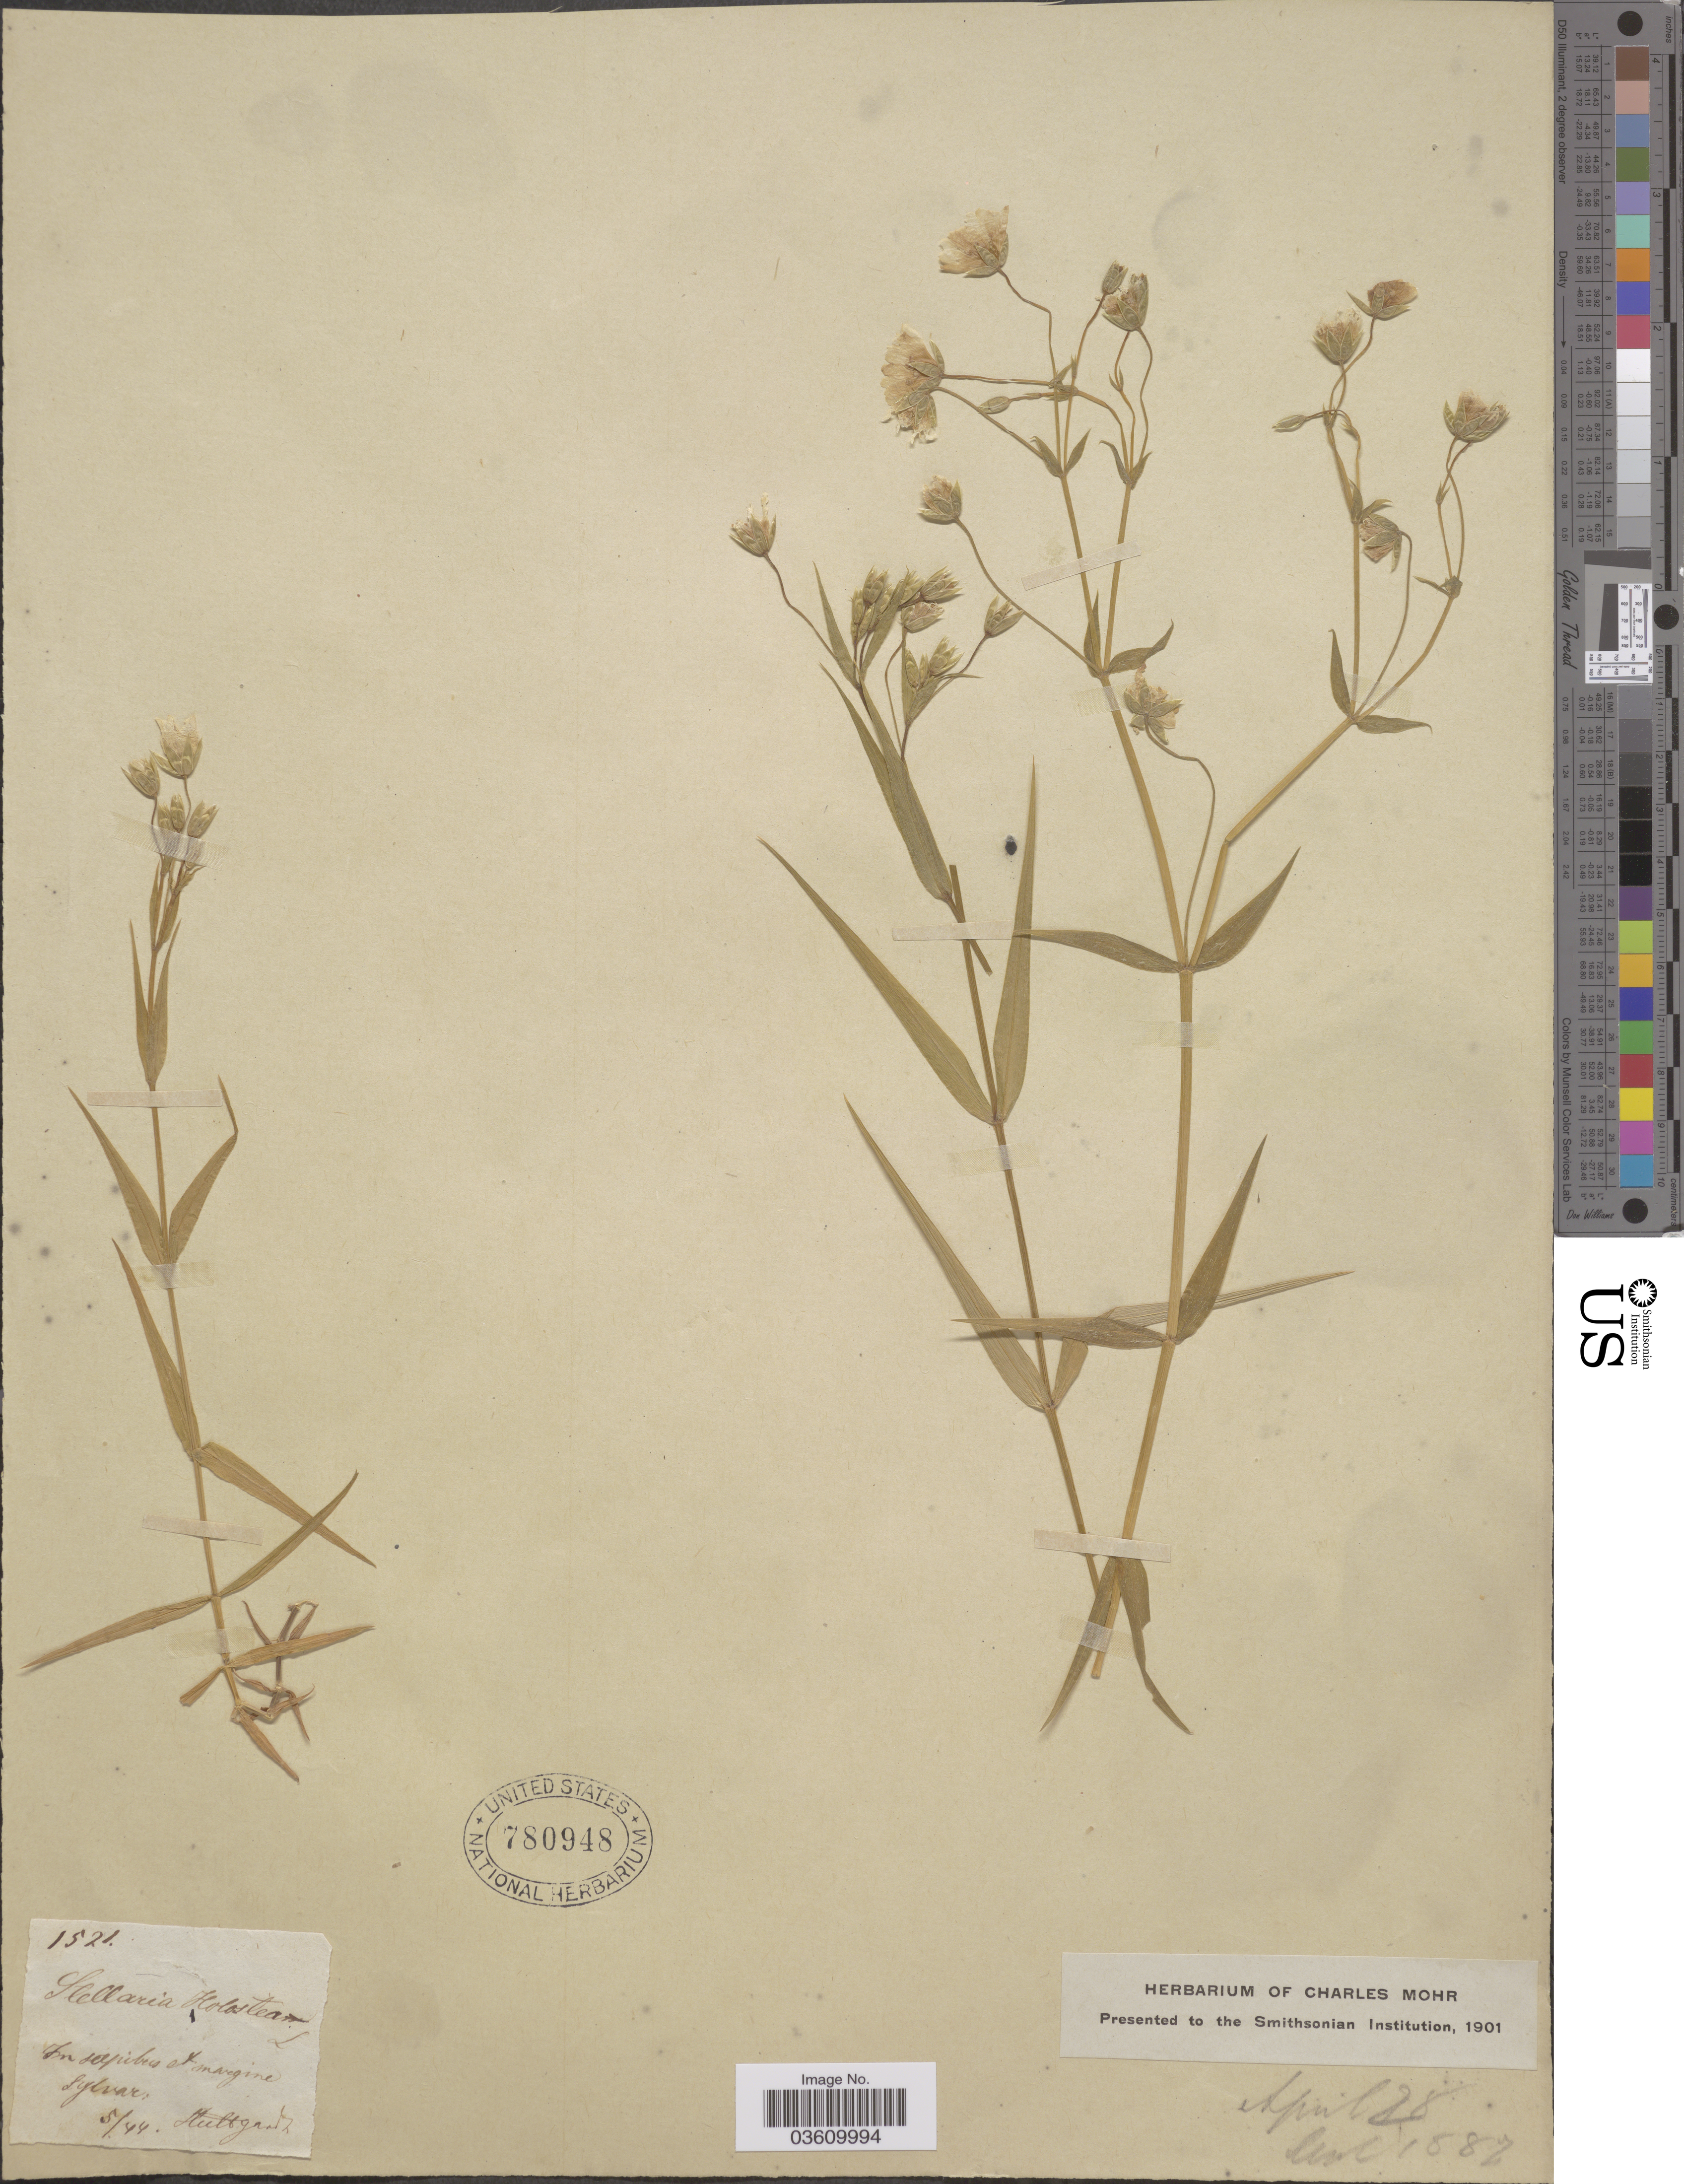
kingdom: Plantae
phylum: Tracheophyta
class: Magnoliopsida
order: Caryophyllales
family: Caryophyllaceae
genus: Rabelera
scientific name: Rabelera holostea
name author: (L.) M.T. Sharples & E.A. Tripp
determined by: U.S. National Herbarium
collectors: ex herb. C. Mohr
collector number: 1521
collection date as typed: Transcribed d/m/y: /5/44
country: Germany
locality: In selpibus [interpreted] et margine Sylvar. Stuttgardt.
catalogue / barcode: US 780948